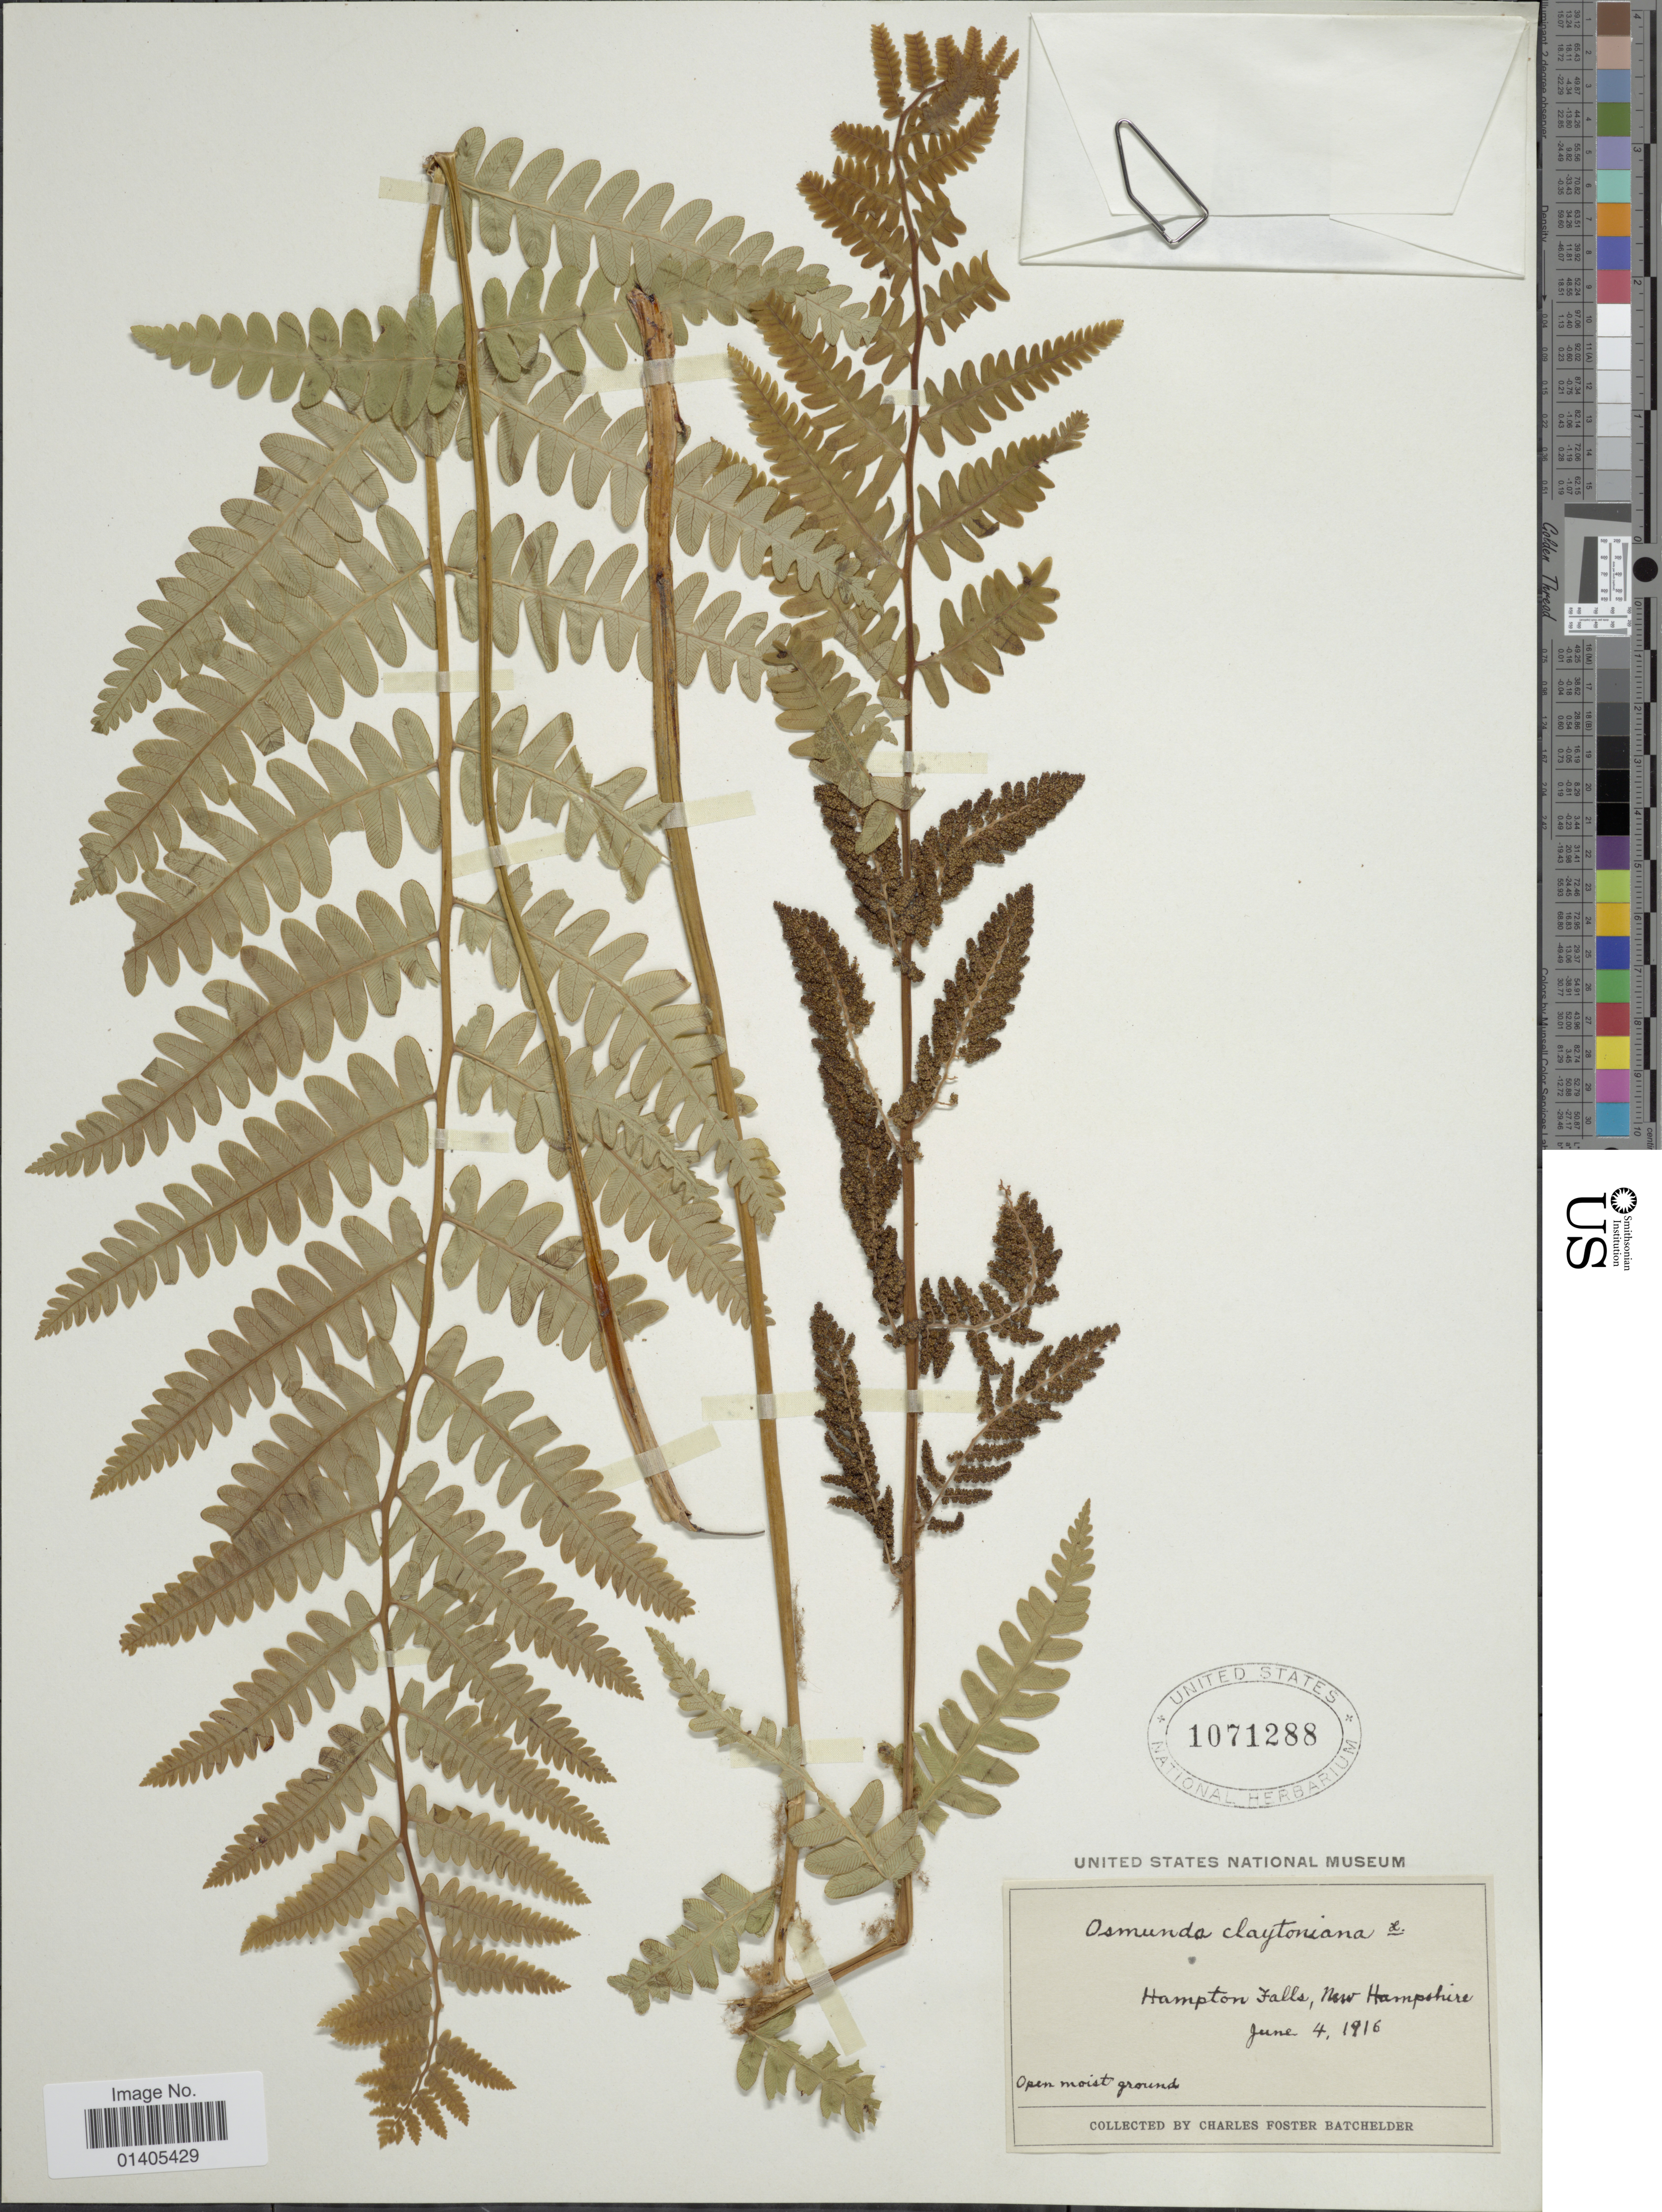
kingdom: Plantae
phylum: Tracheophyta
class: Polypodiopsida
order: Osmundales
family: Osmundaceae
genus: Osmunda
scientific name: Osmunda claytoniana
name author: (L.) Tagawa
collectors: C. Batchelder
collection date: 1916-06-04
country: United States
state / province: New Hampshire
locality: Hampton Falls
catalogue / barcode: US 1071288